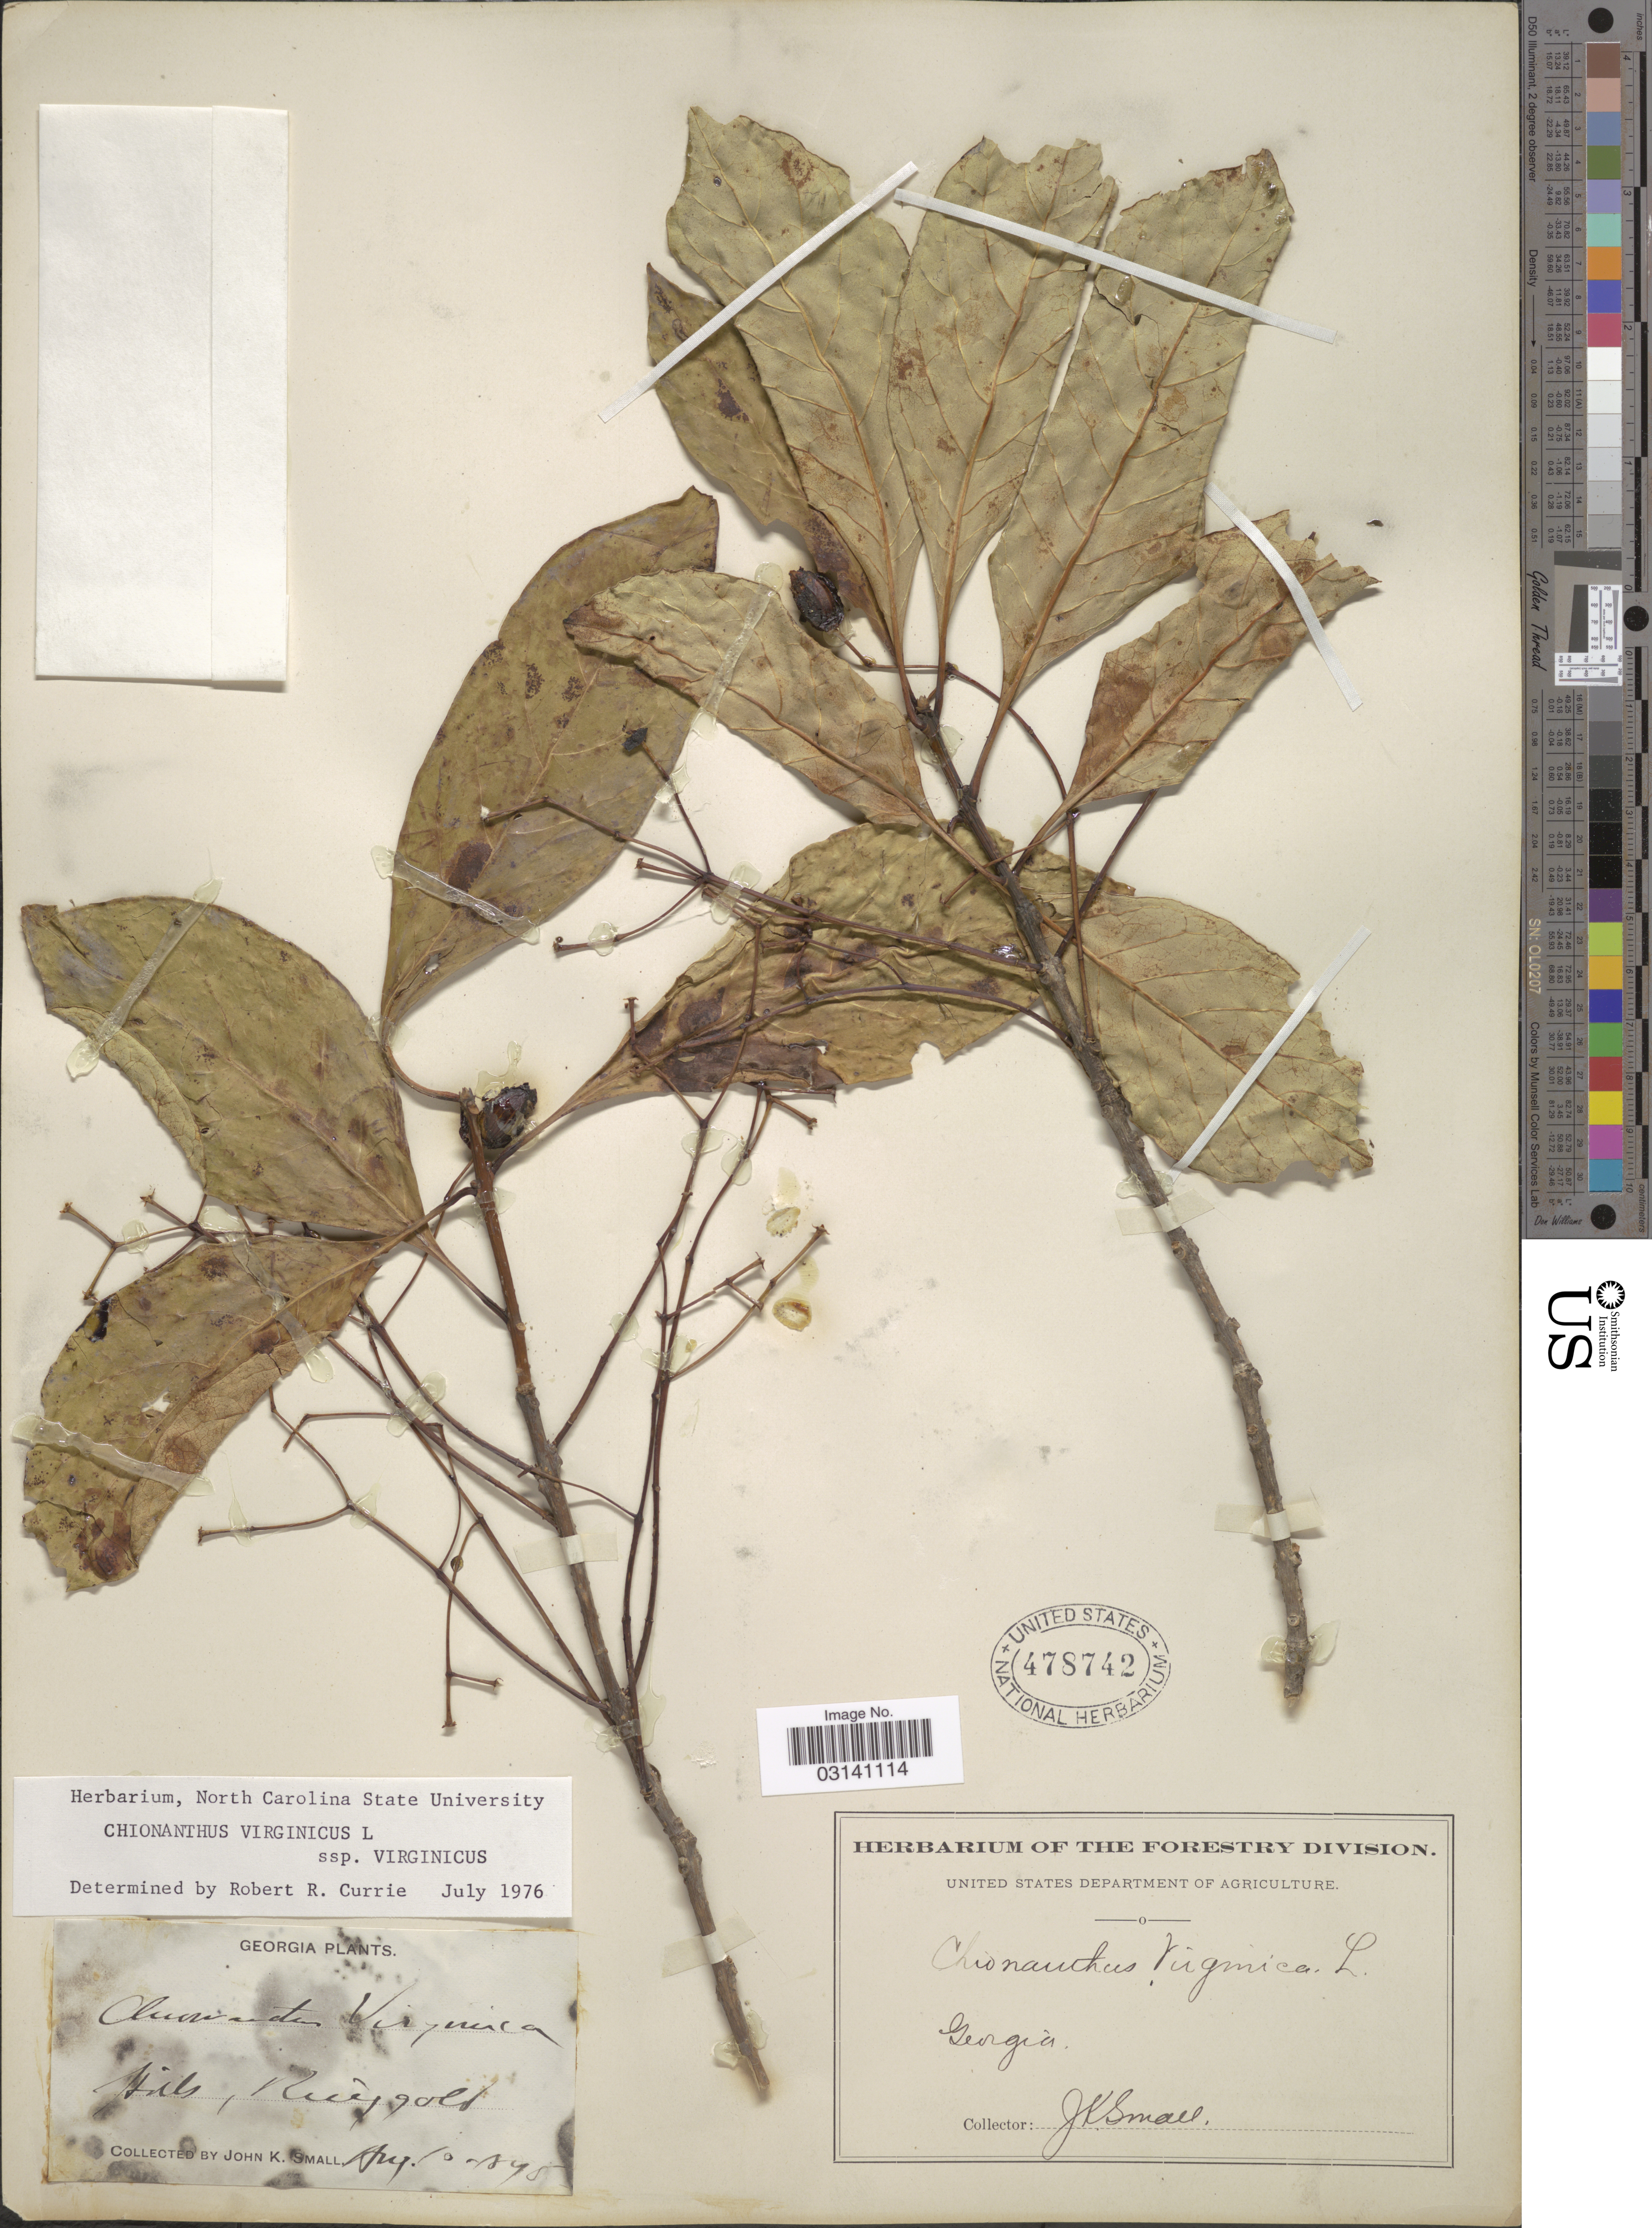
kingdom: Plantae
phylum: Tracheophyta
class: Magnoliopsida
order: Lamiales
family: Oleaceae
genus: Chionanthus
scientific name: Chionanthus virginicus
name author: L.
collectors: J. K. Small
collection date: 1898-04-10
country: United States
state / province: Georgia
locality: Hills, Ringgold.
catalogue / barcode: US 478742